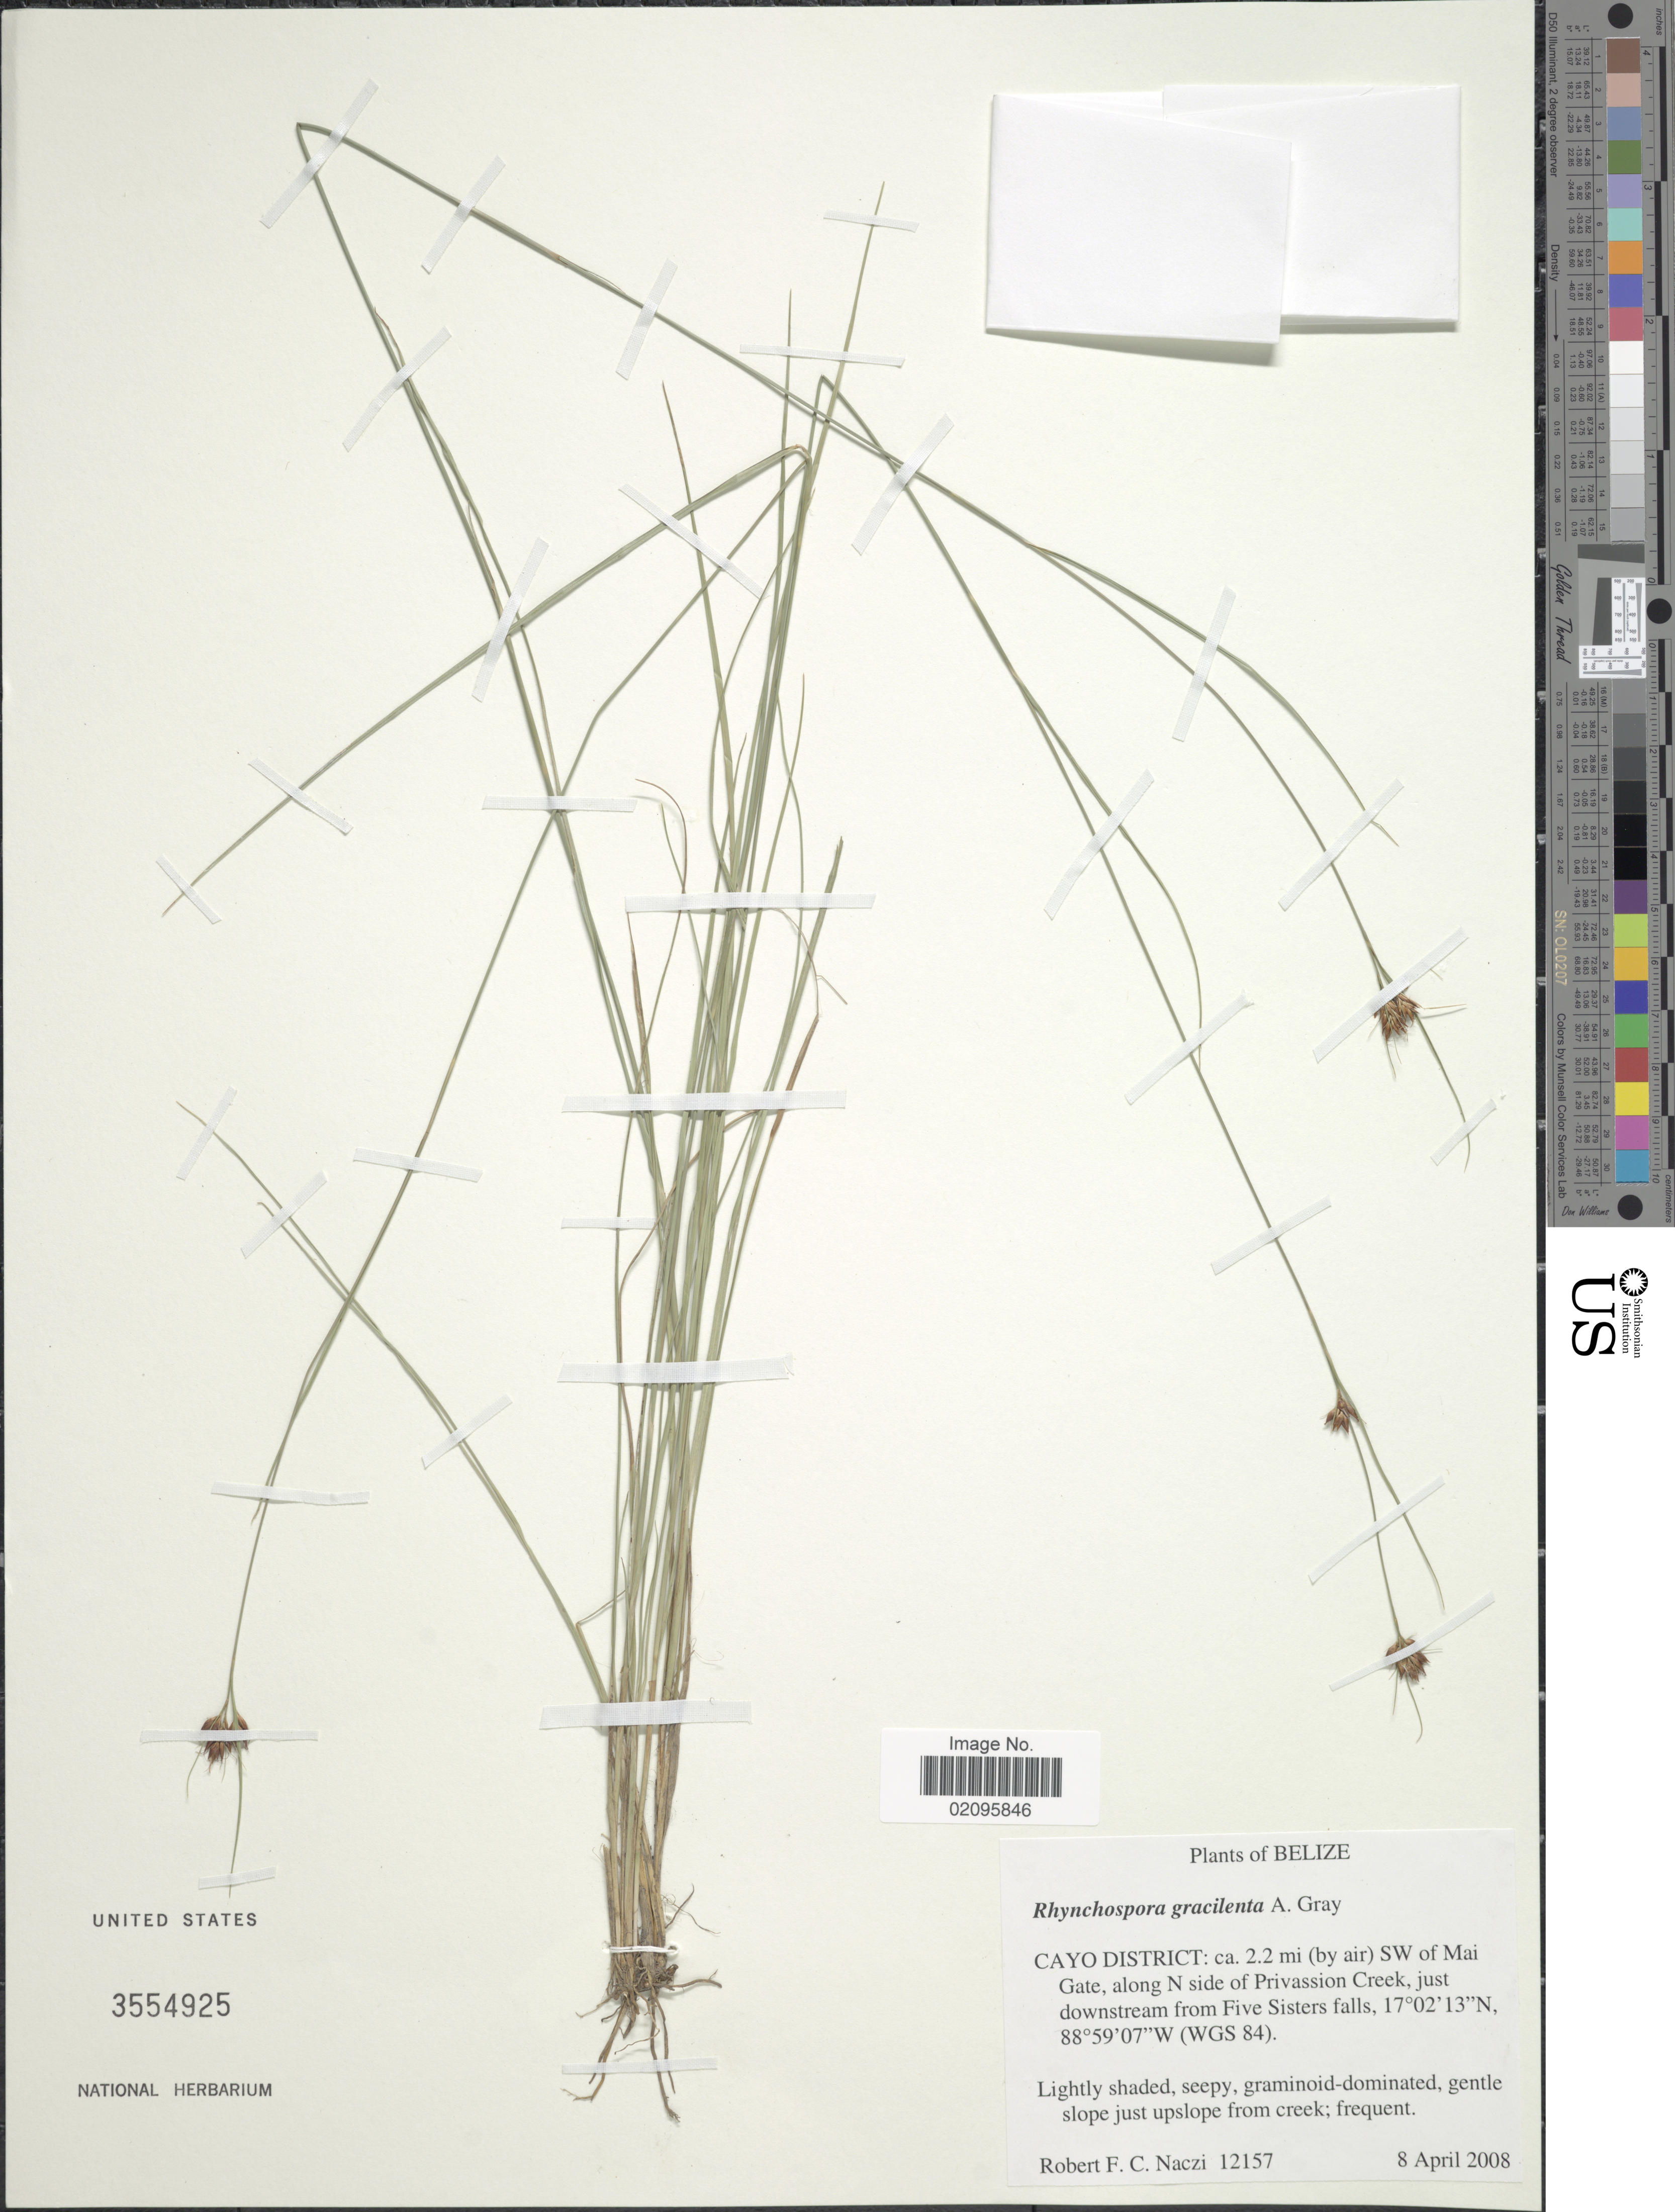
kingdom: Plantae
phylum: Tracheophyta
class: Liliopsida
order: Poales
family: Cyperaceae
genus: Rhynchospora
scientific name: Rhynchospora gracilenta A. Gray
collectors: R. F. C. Naczi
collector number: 12157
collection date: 2008-04-08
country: Belize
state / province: Cayo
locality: Ca. 2.2 mi (by air) SW of Mai Gate, along N side of Privassion Creek, just downstream from Five Sisters falls, (WGS 84).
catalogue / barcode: US 3554925